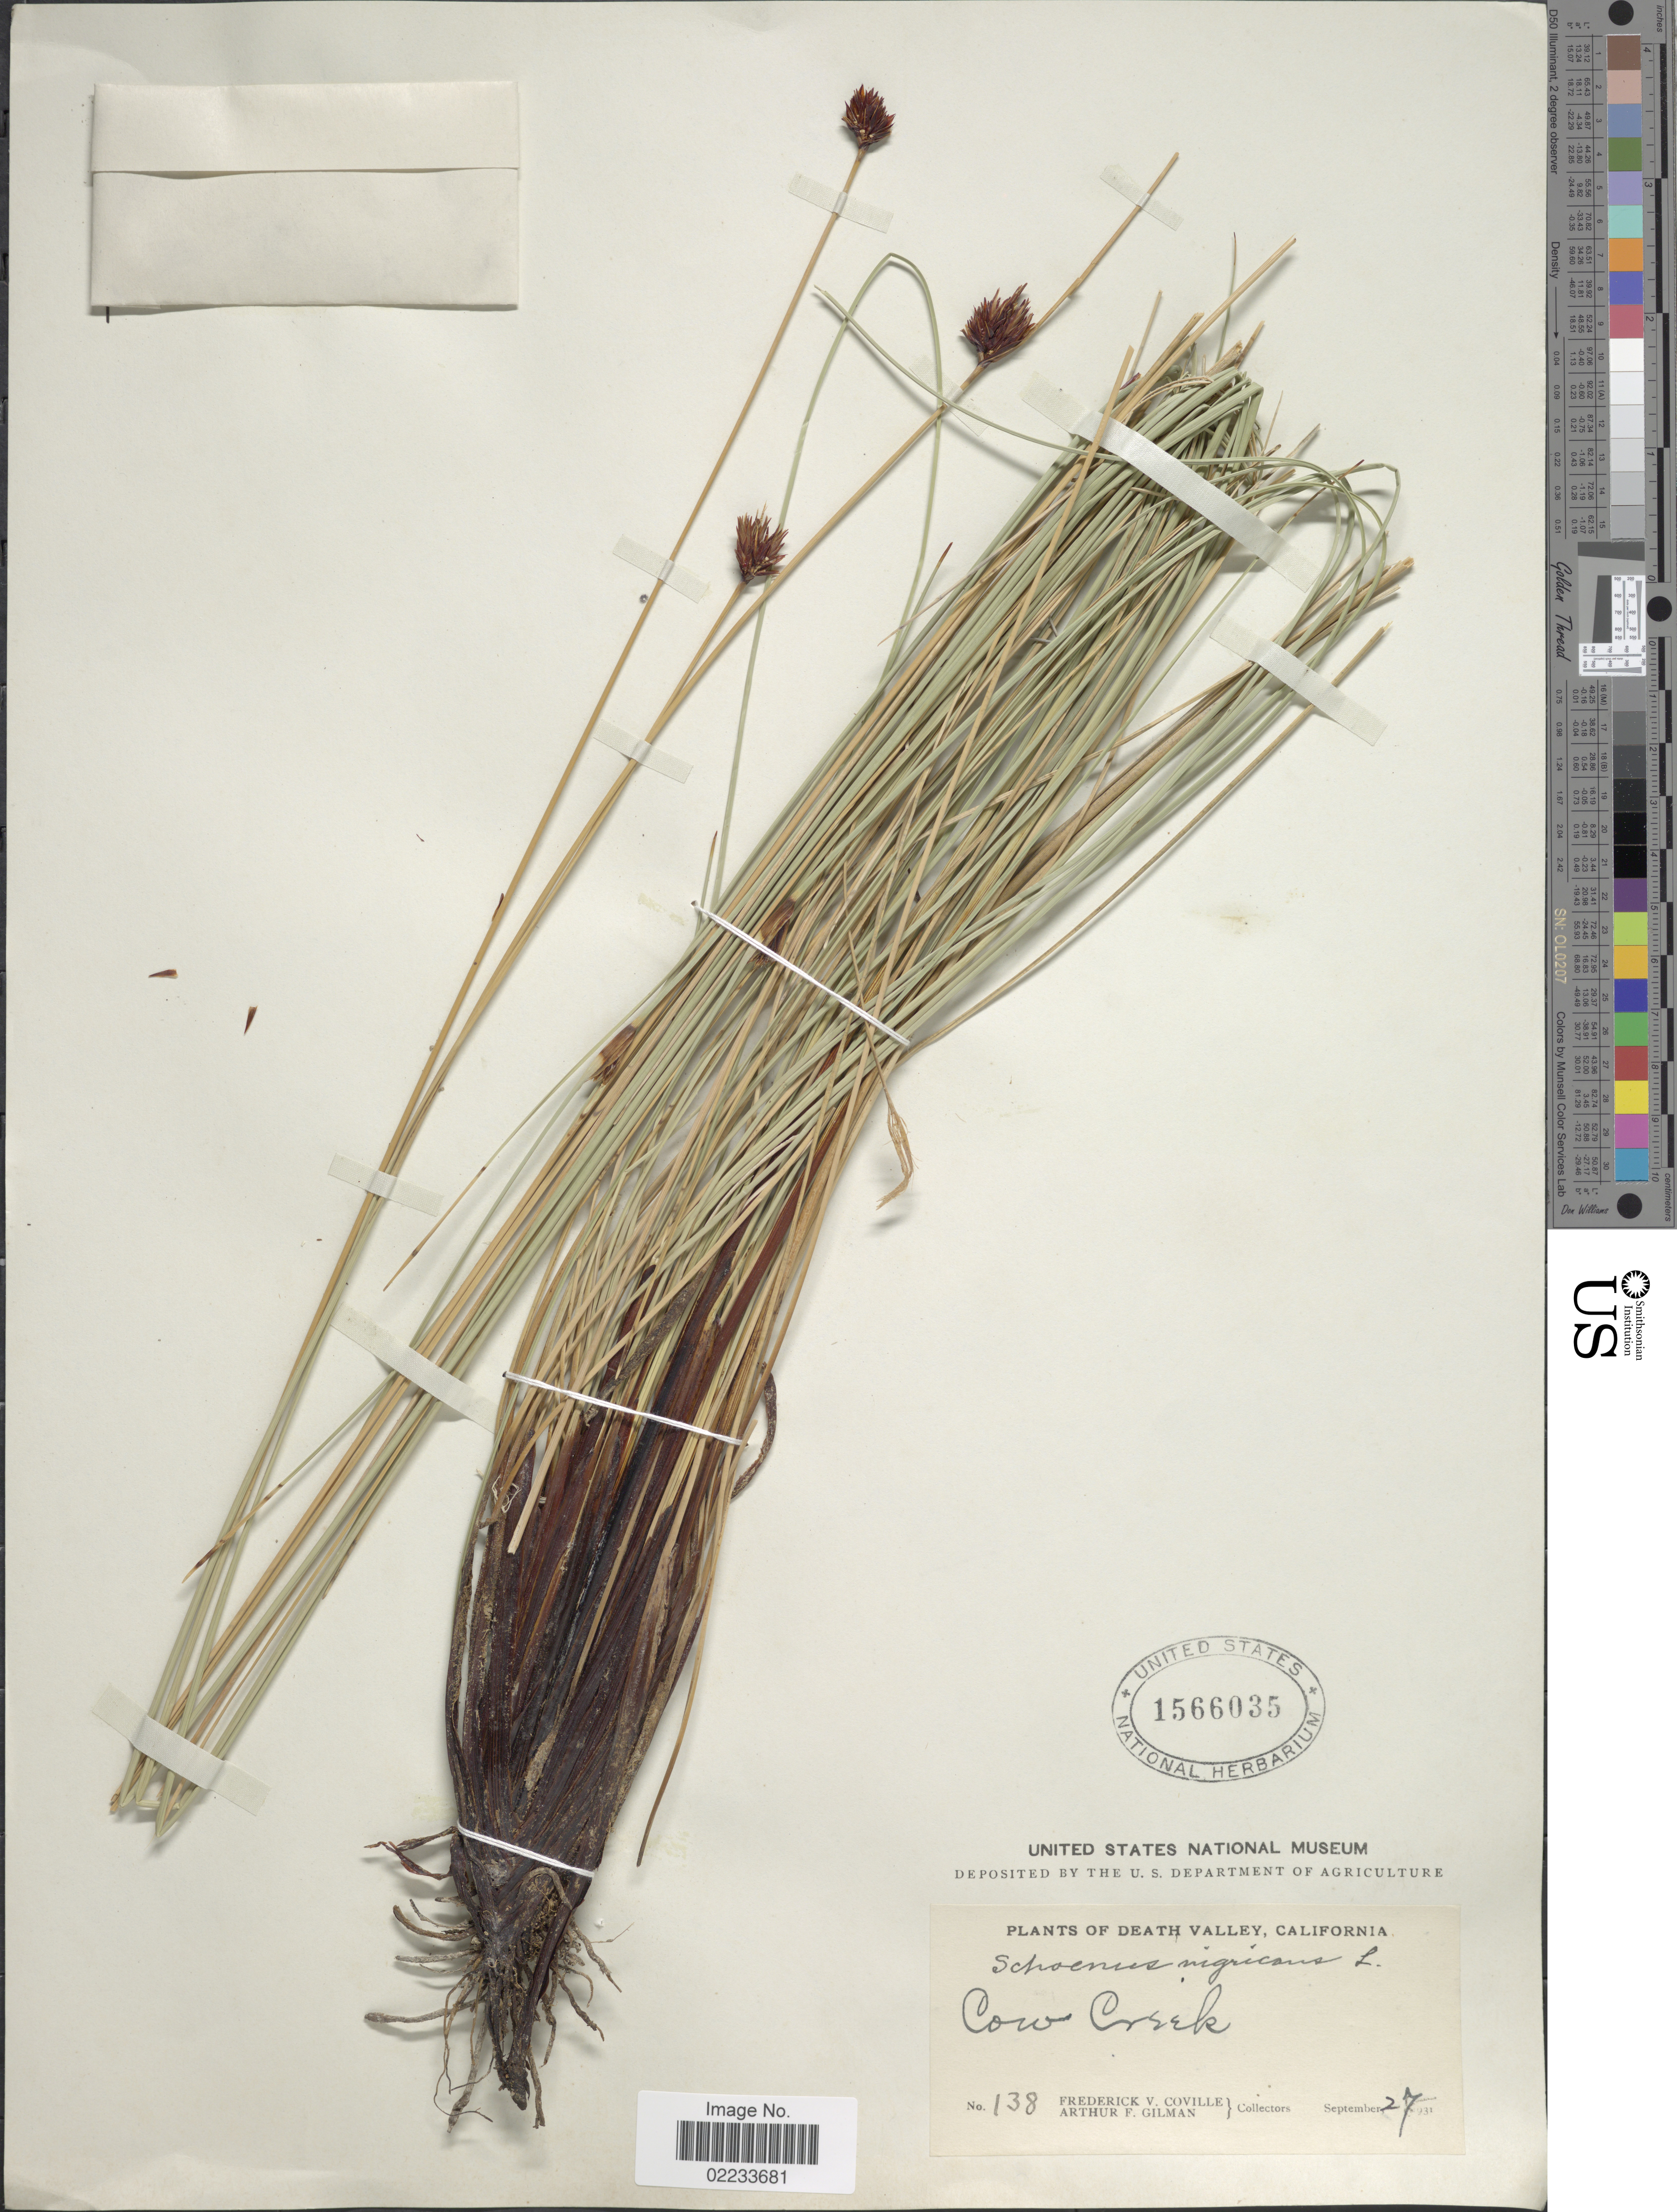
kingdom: Plantae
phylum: Tracheophyta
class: Liliopsida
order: Poales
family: Cyperaceae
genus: Schoenus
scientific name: Schoenus nigricans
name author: L.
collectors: F. V. Coville & A. Gilman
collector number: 138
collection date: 1931-09-27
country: United States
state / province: California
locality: Death Valley, Cow Creek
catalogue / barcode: US 1566035